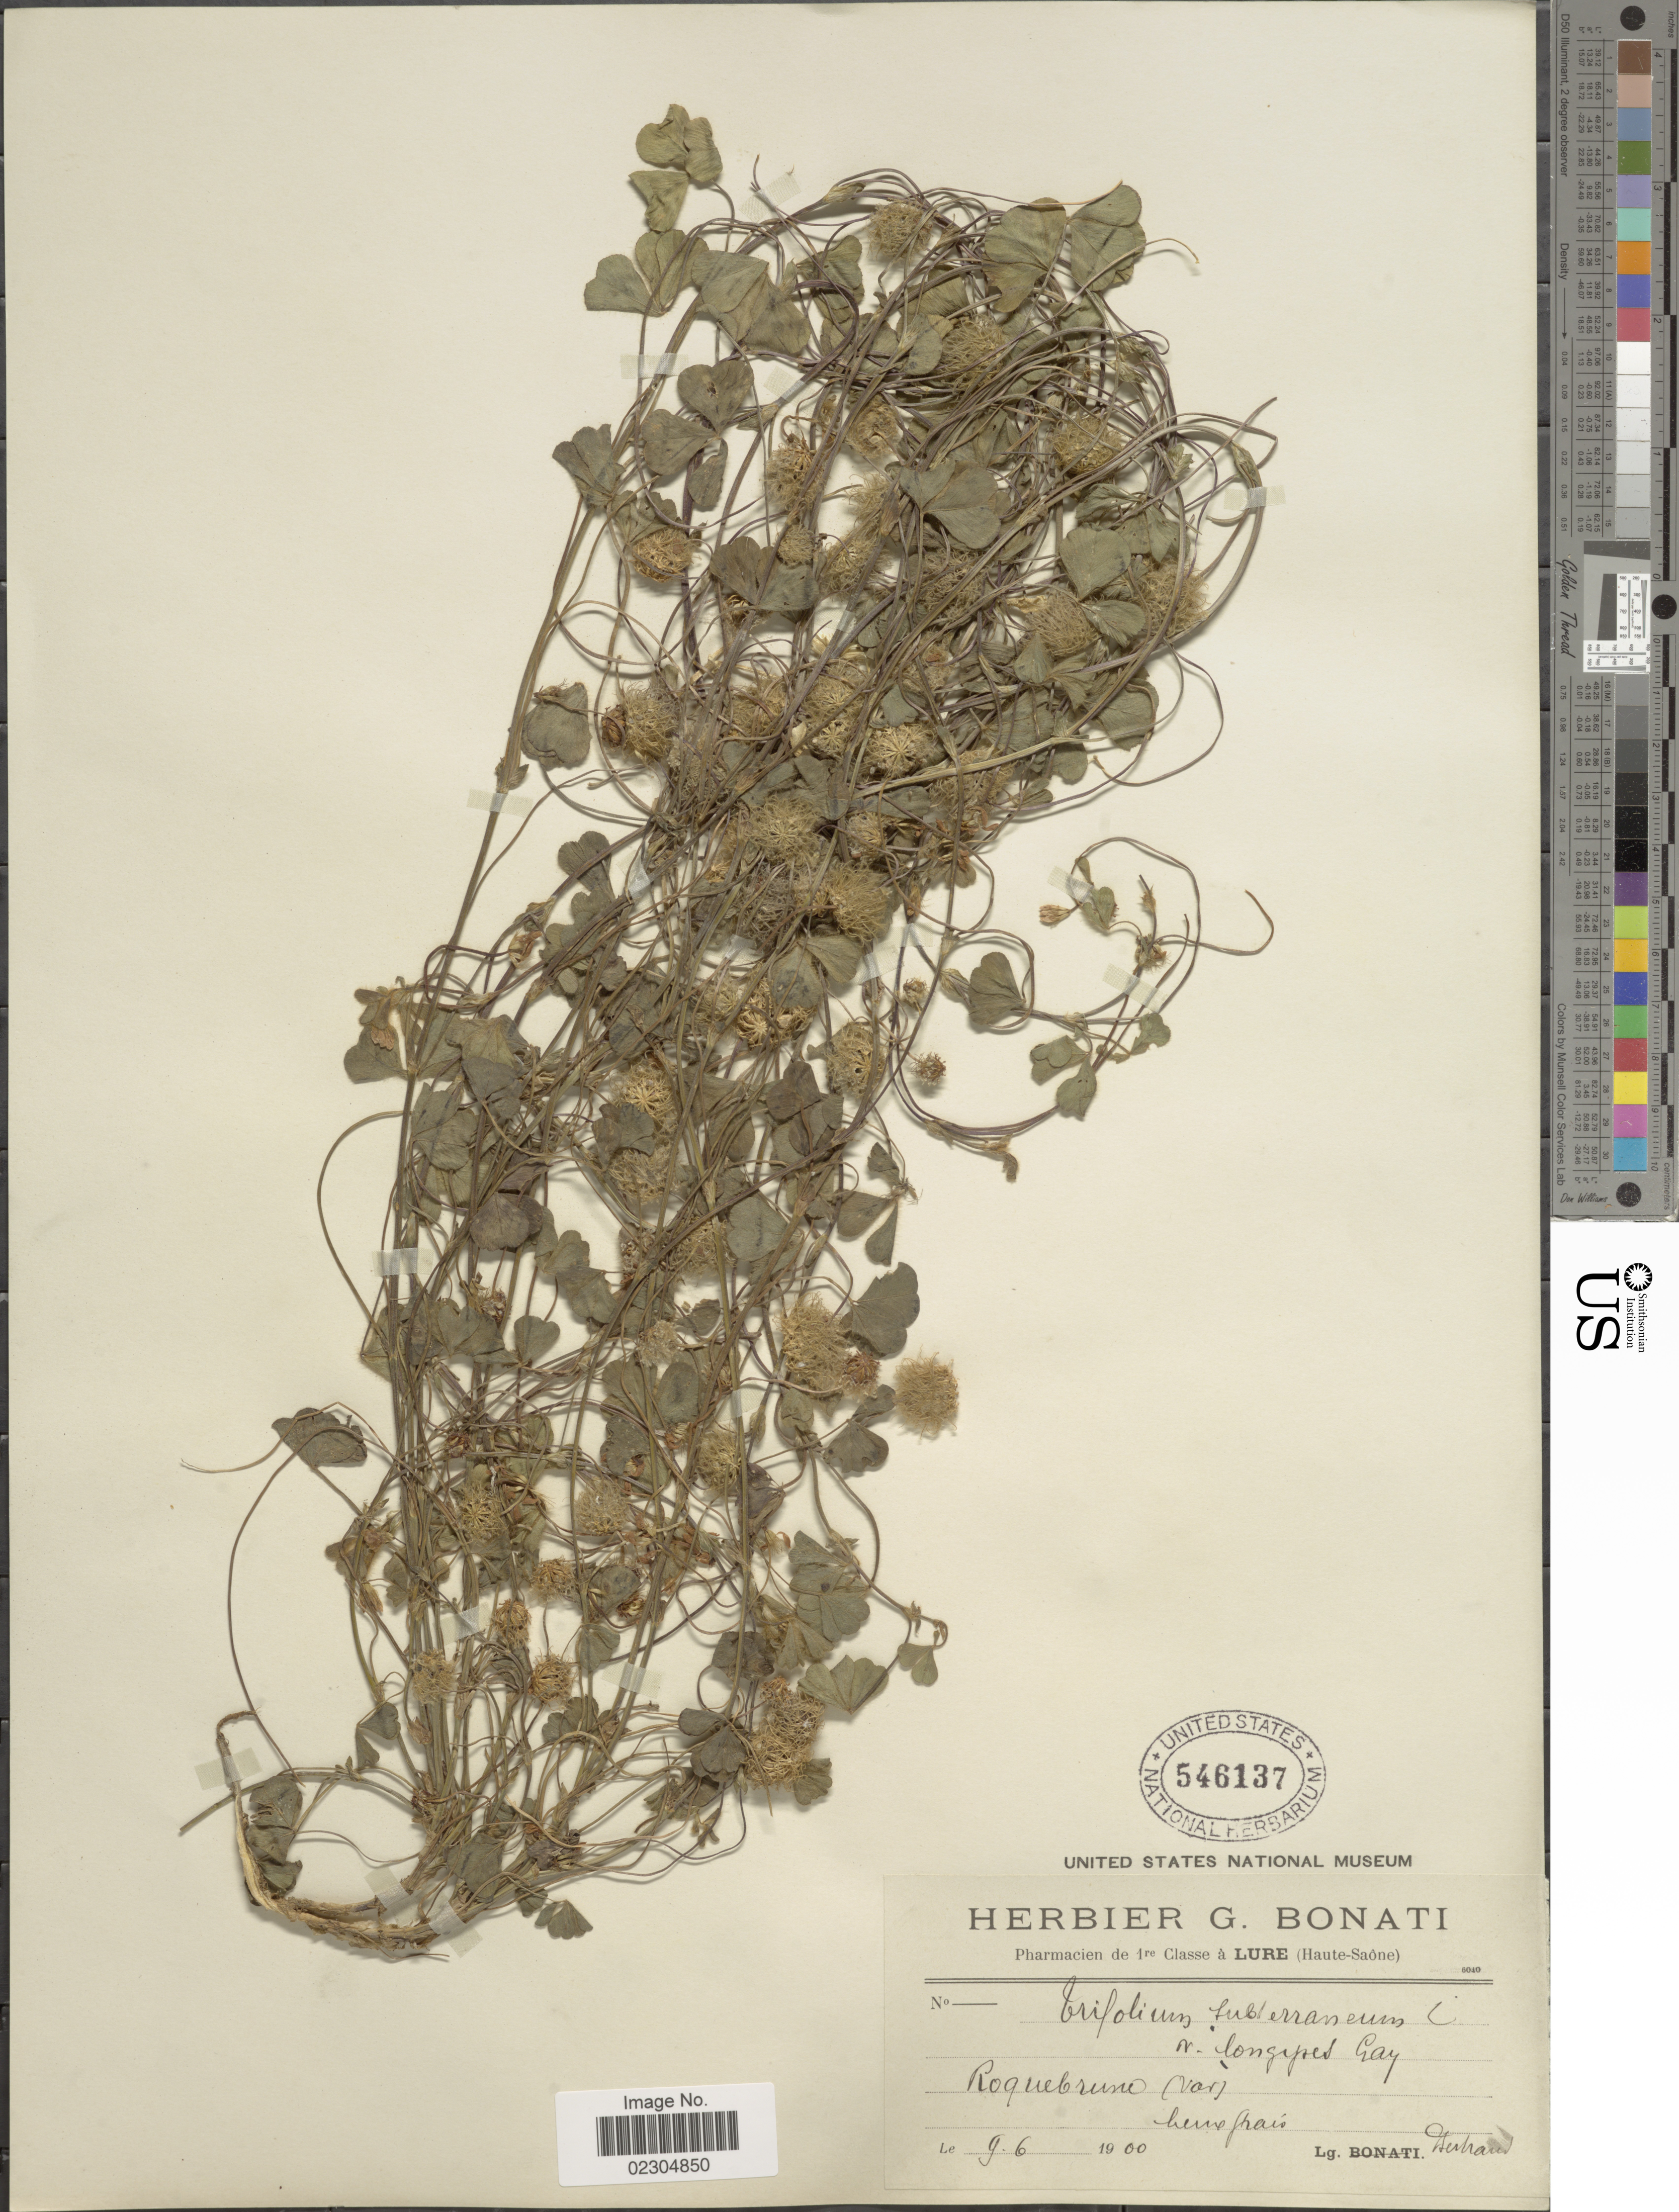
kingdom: Plantae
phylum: Tracheophyta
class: Magnoliopsida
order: Fabales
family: Fabaceae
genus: Trifolium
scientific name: Trifolium subterraneum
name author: L.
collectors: Bertrand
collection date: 1900-06-09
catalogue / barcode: US 546137